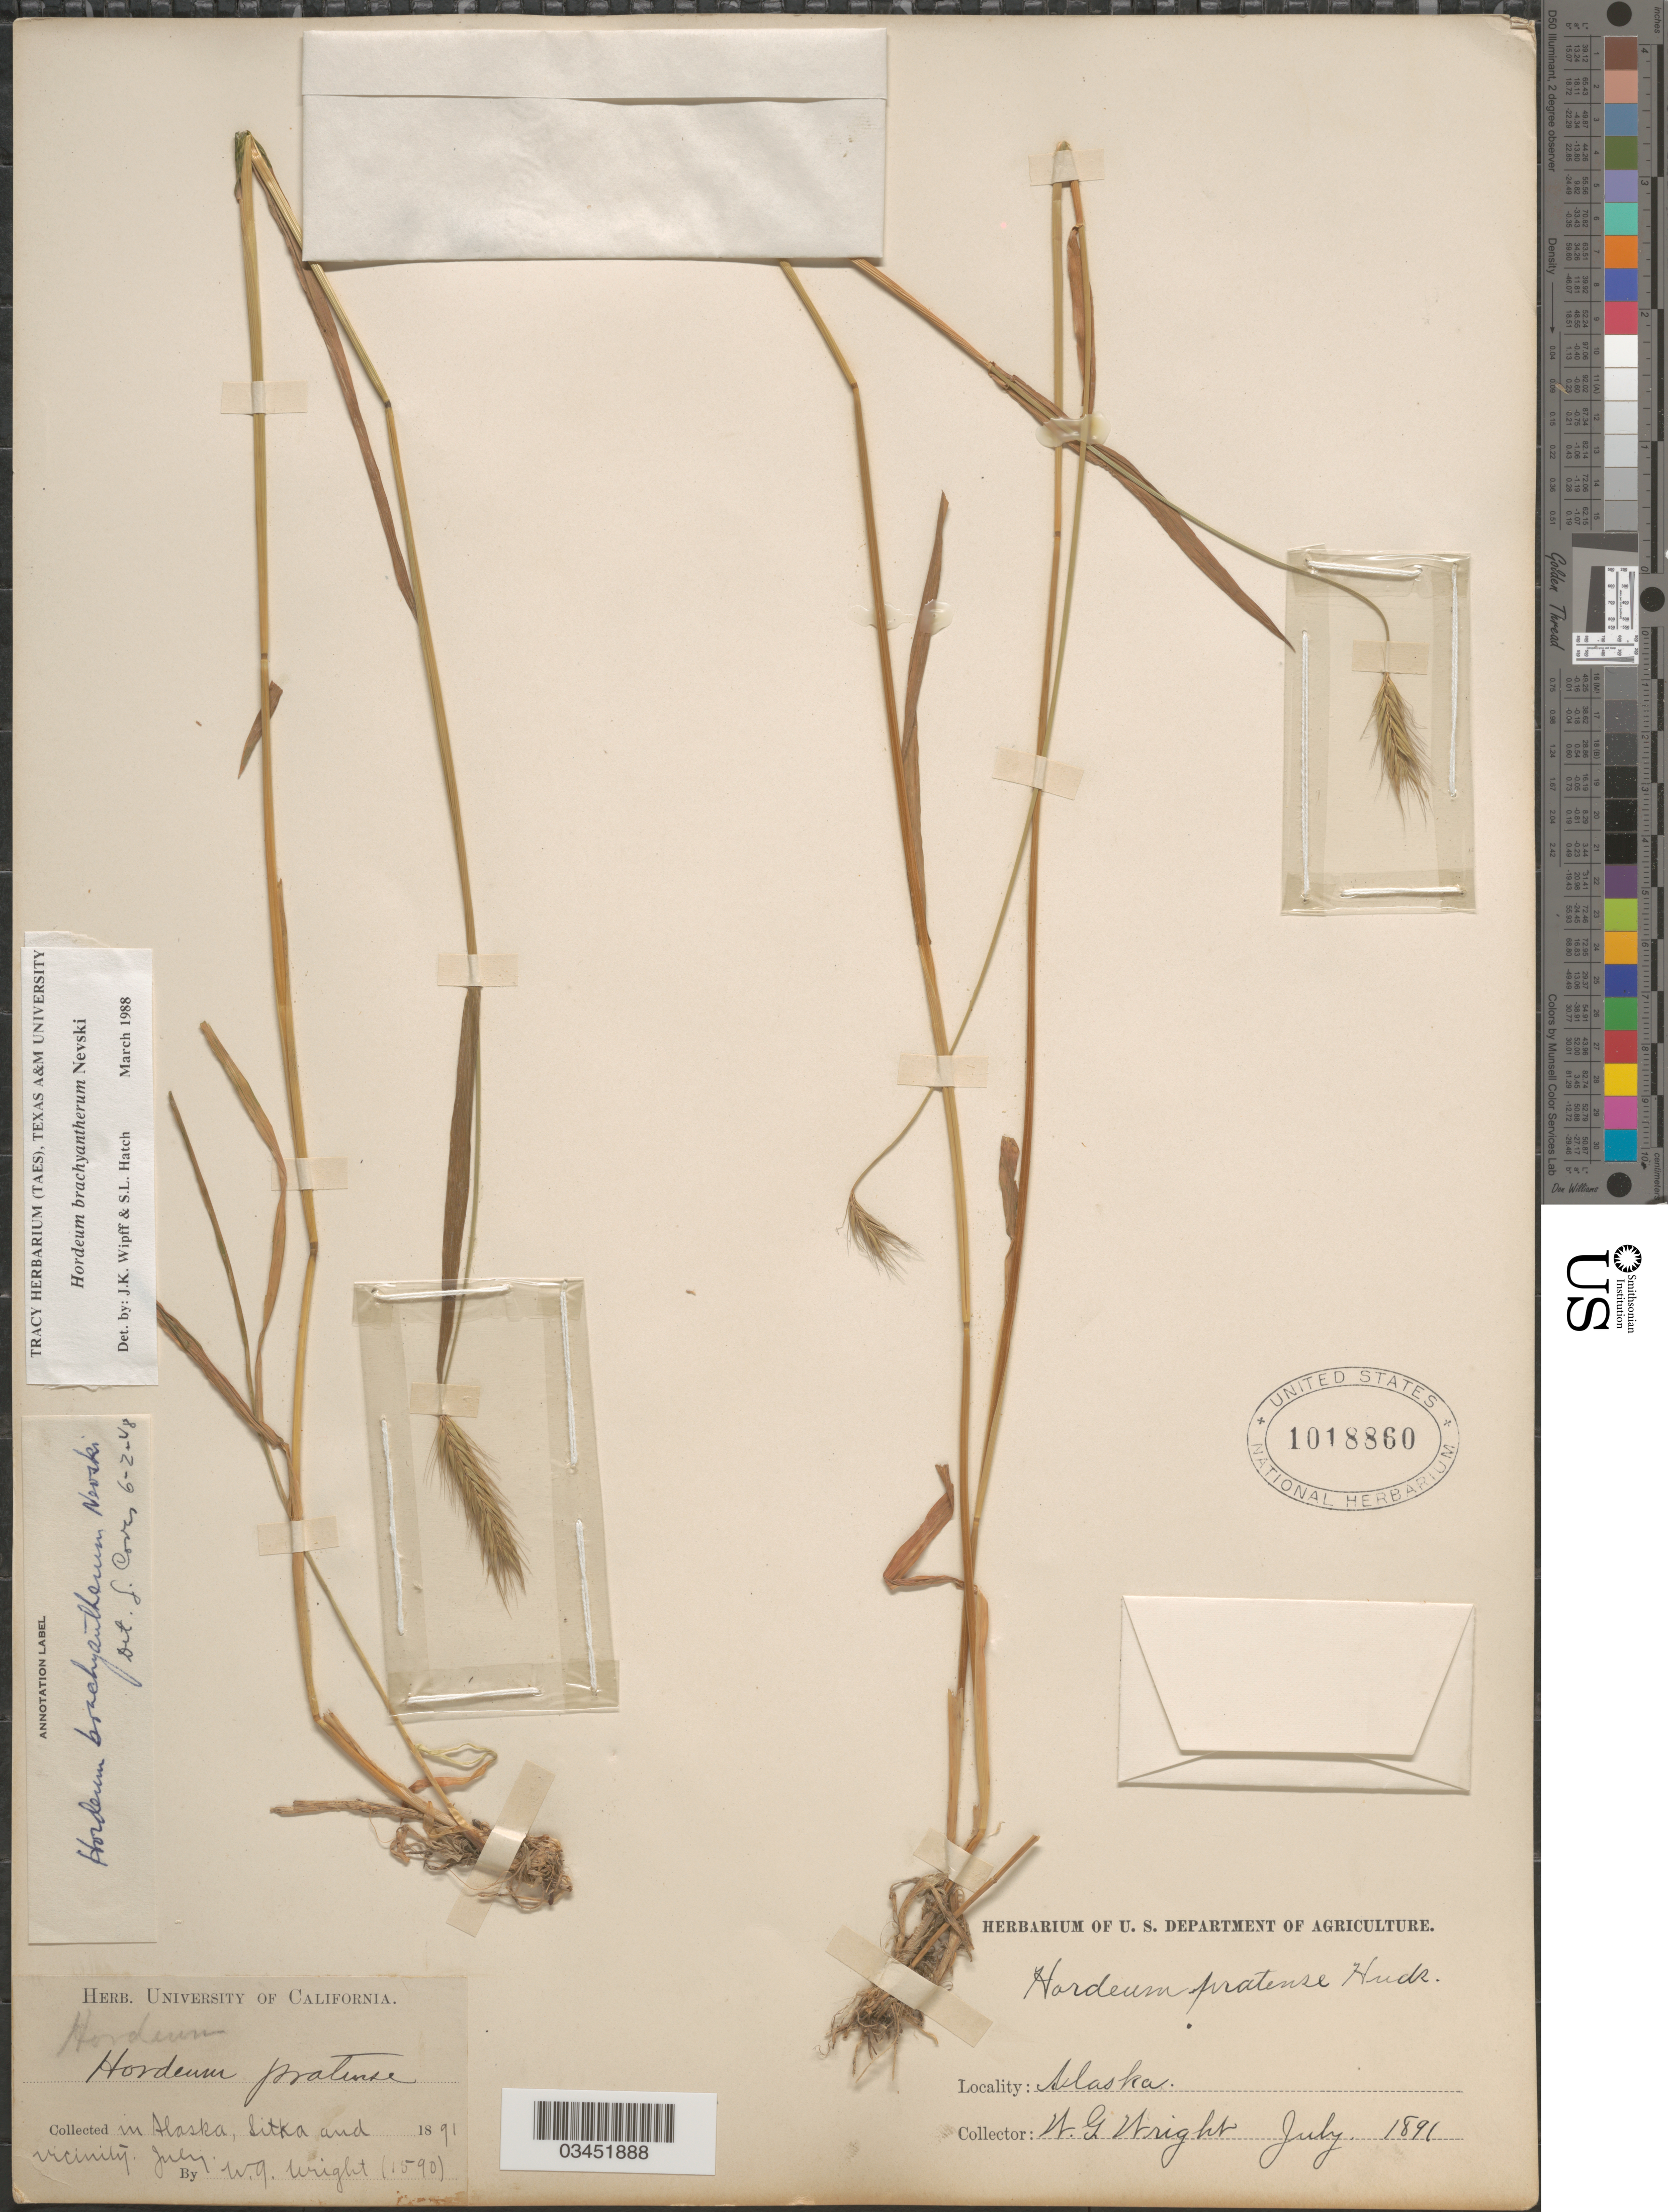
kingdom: Plantae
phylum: Tracheophyta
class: Liliopsida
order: Poales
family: Poaceae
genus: Hordeum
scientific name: Hordeum brachyantherum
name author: Nevski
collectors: W. G. Wright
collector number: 1590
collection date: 1891-07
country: United States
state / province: Alaska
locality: Sitka and vicinity.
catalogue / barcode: US 1018860